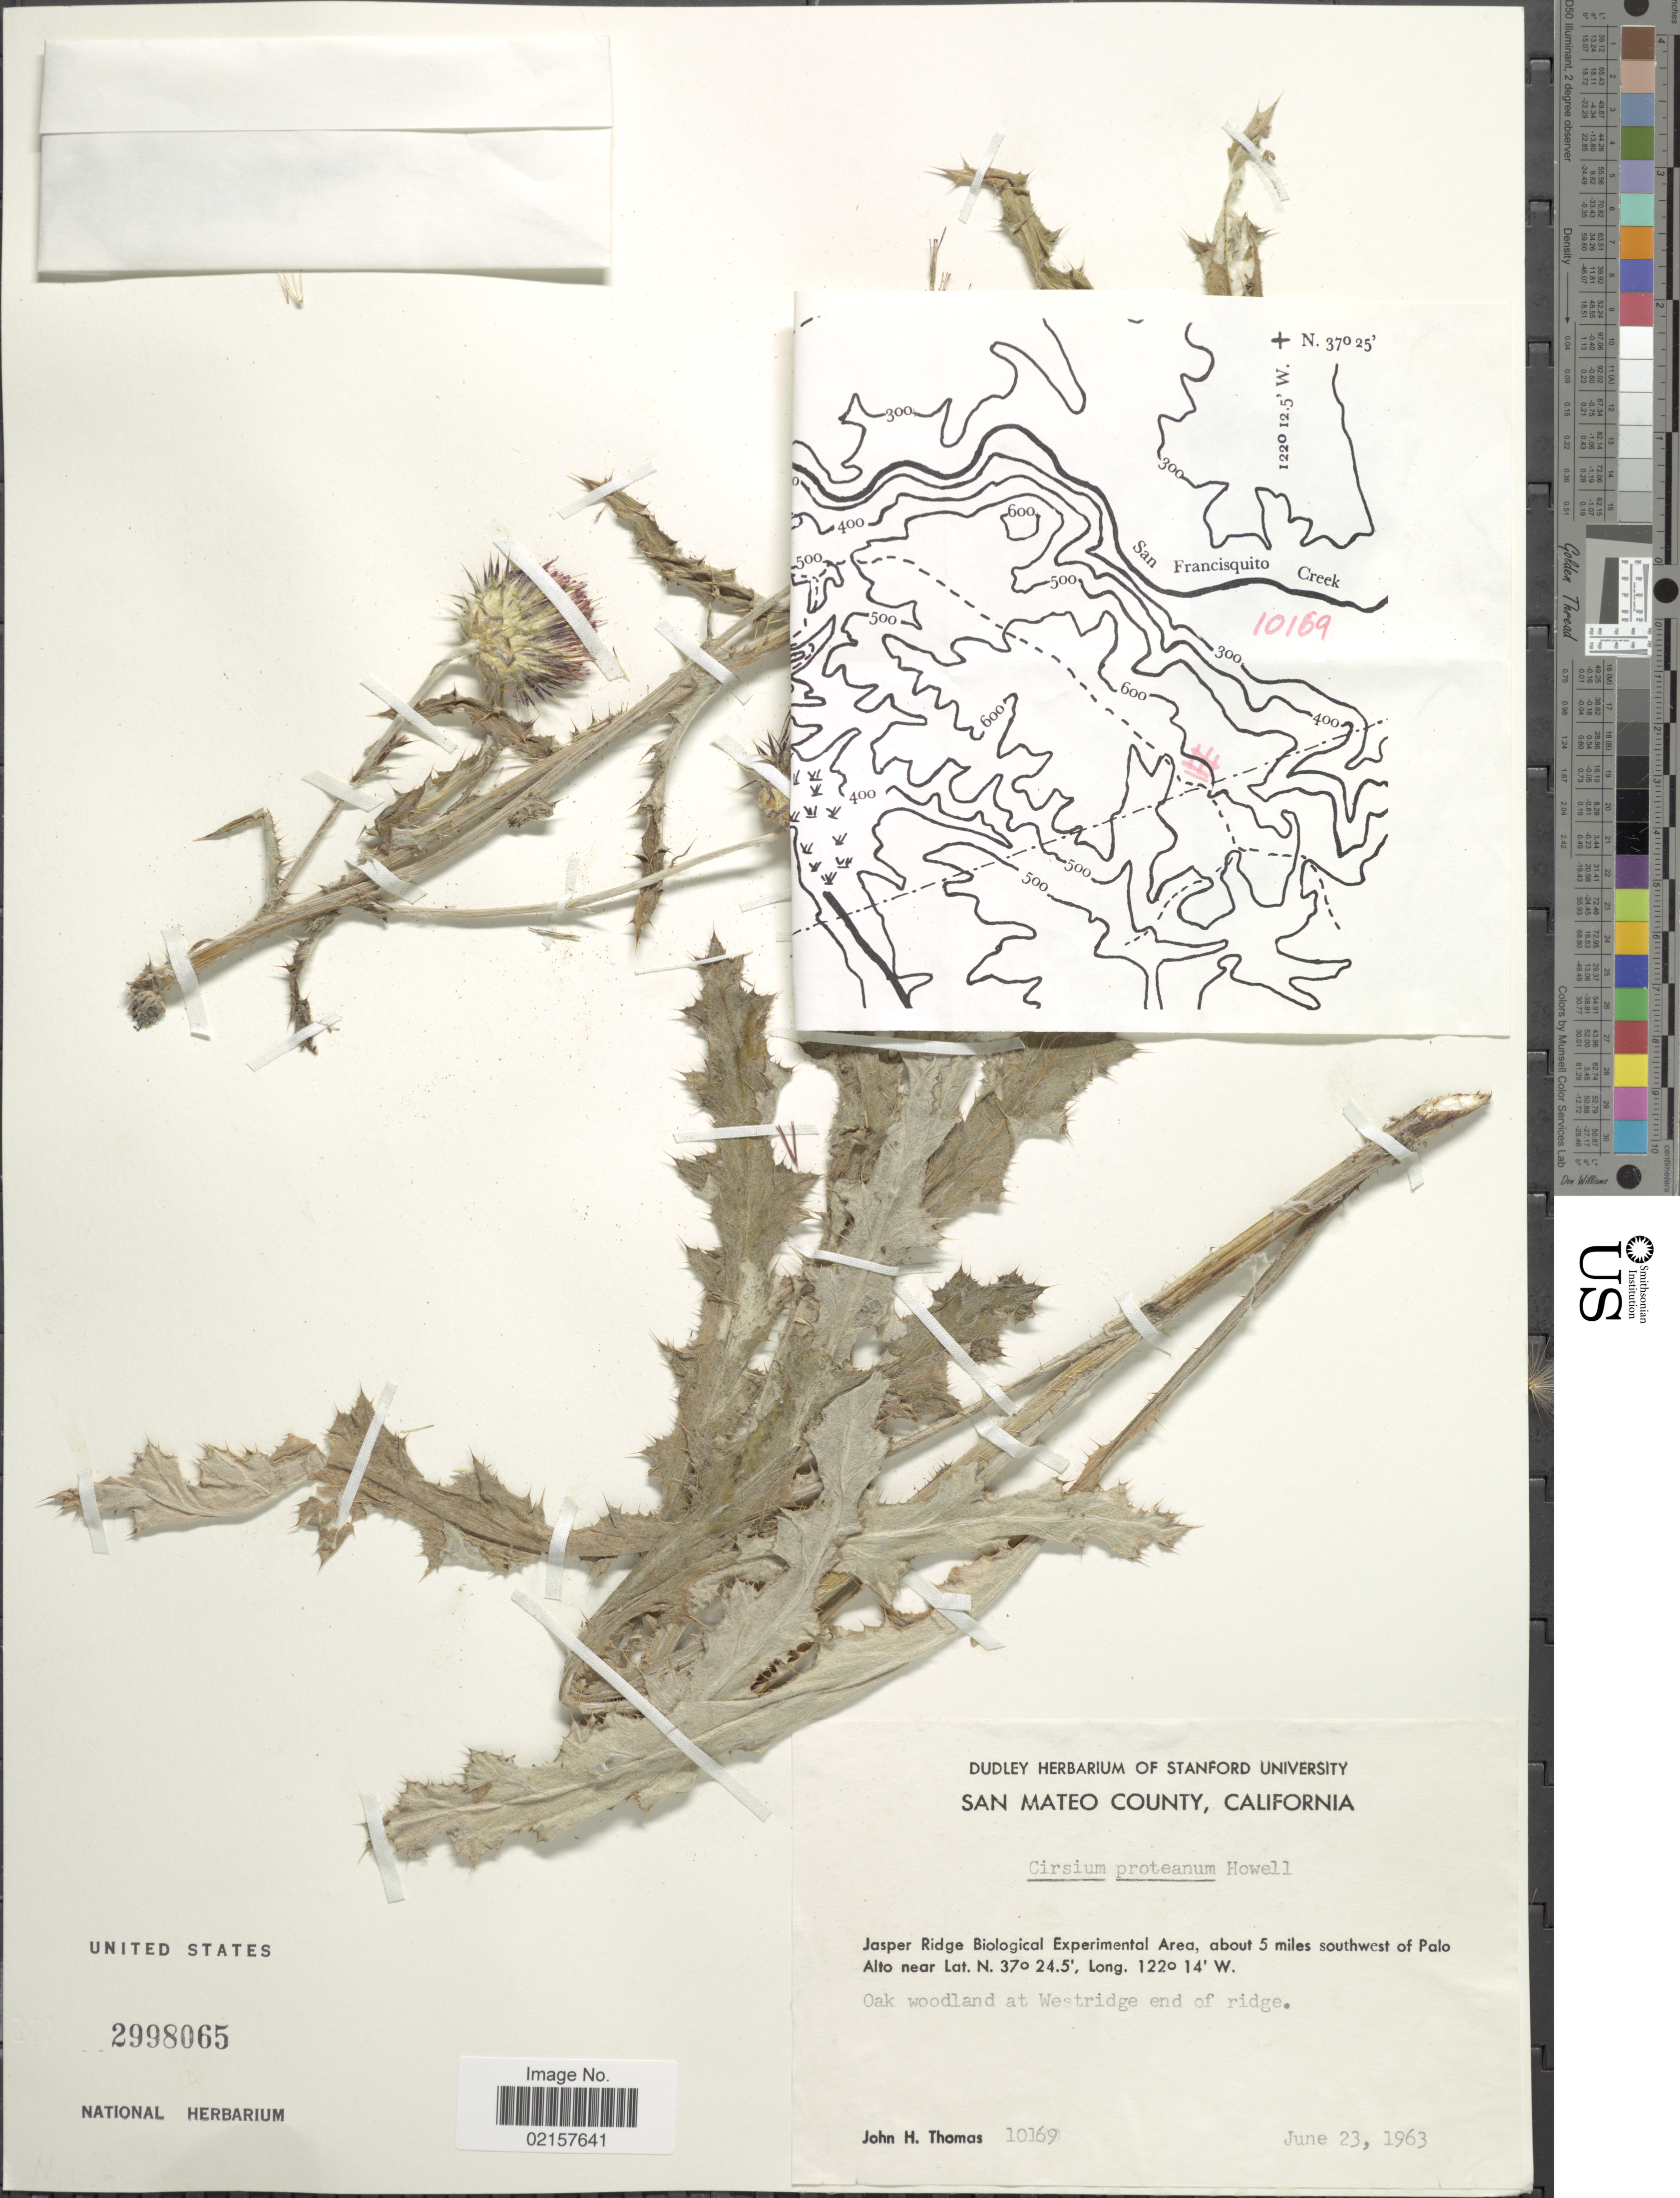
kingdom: Plantae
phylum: Tracheophyta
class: Magnoliopsida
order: Asterales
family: Asteraceae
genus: Cirsium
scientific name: Cirsium occidentale var. venustum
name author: (Greene) Jeps.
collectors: J. H. Thomas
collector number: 10169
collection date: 1963-06-23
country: United States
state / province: California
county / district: San Mateo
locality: San Mateo County, Jasper Ridge Biological Experimental Area, about 5 miles southwest of Palo, Oak woodland at Westridge end of ridge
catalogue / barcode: US 2998065